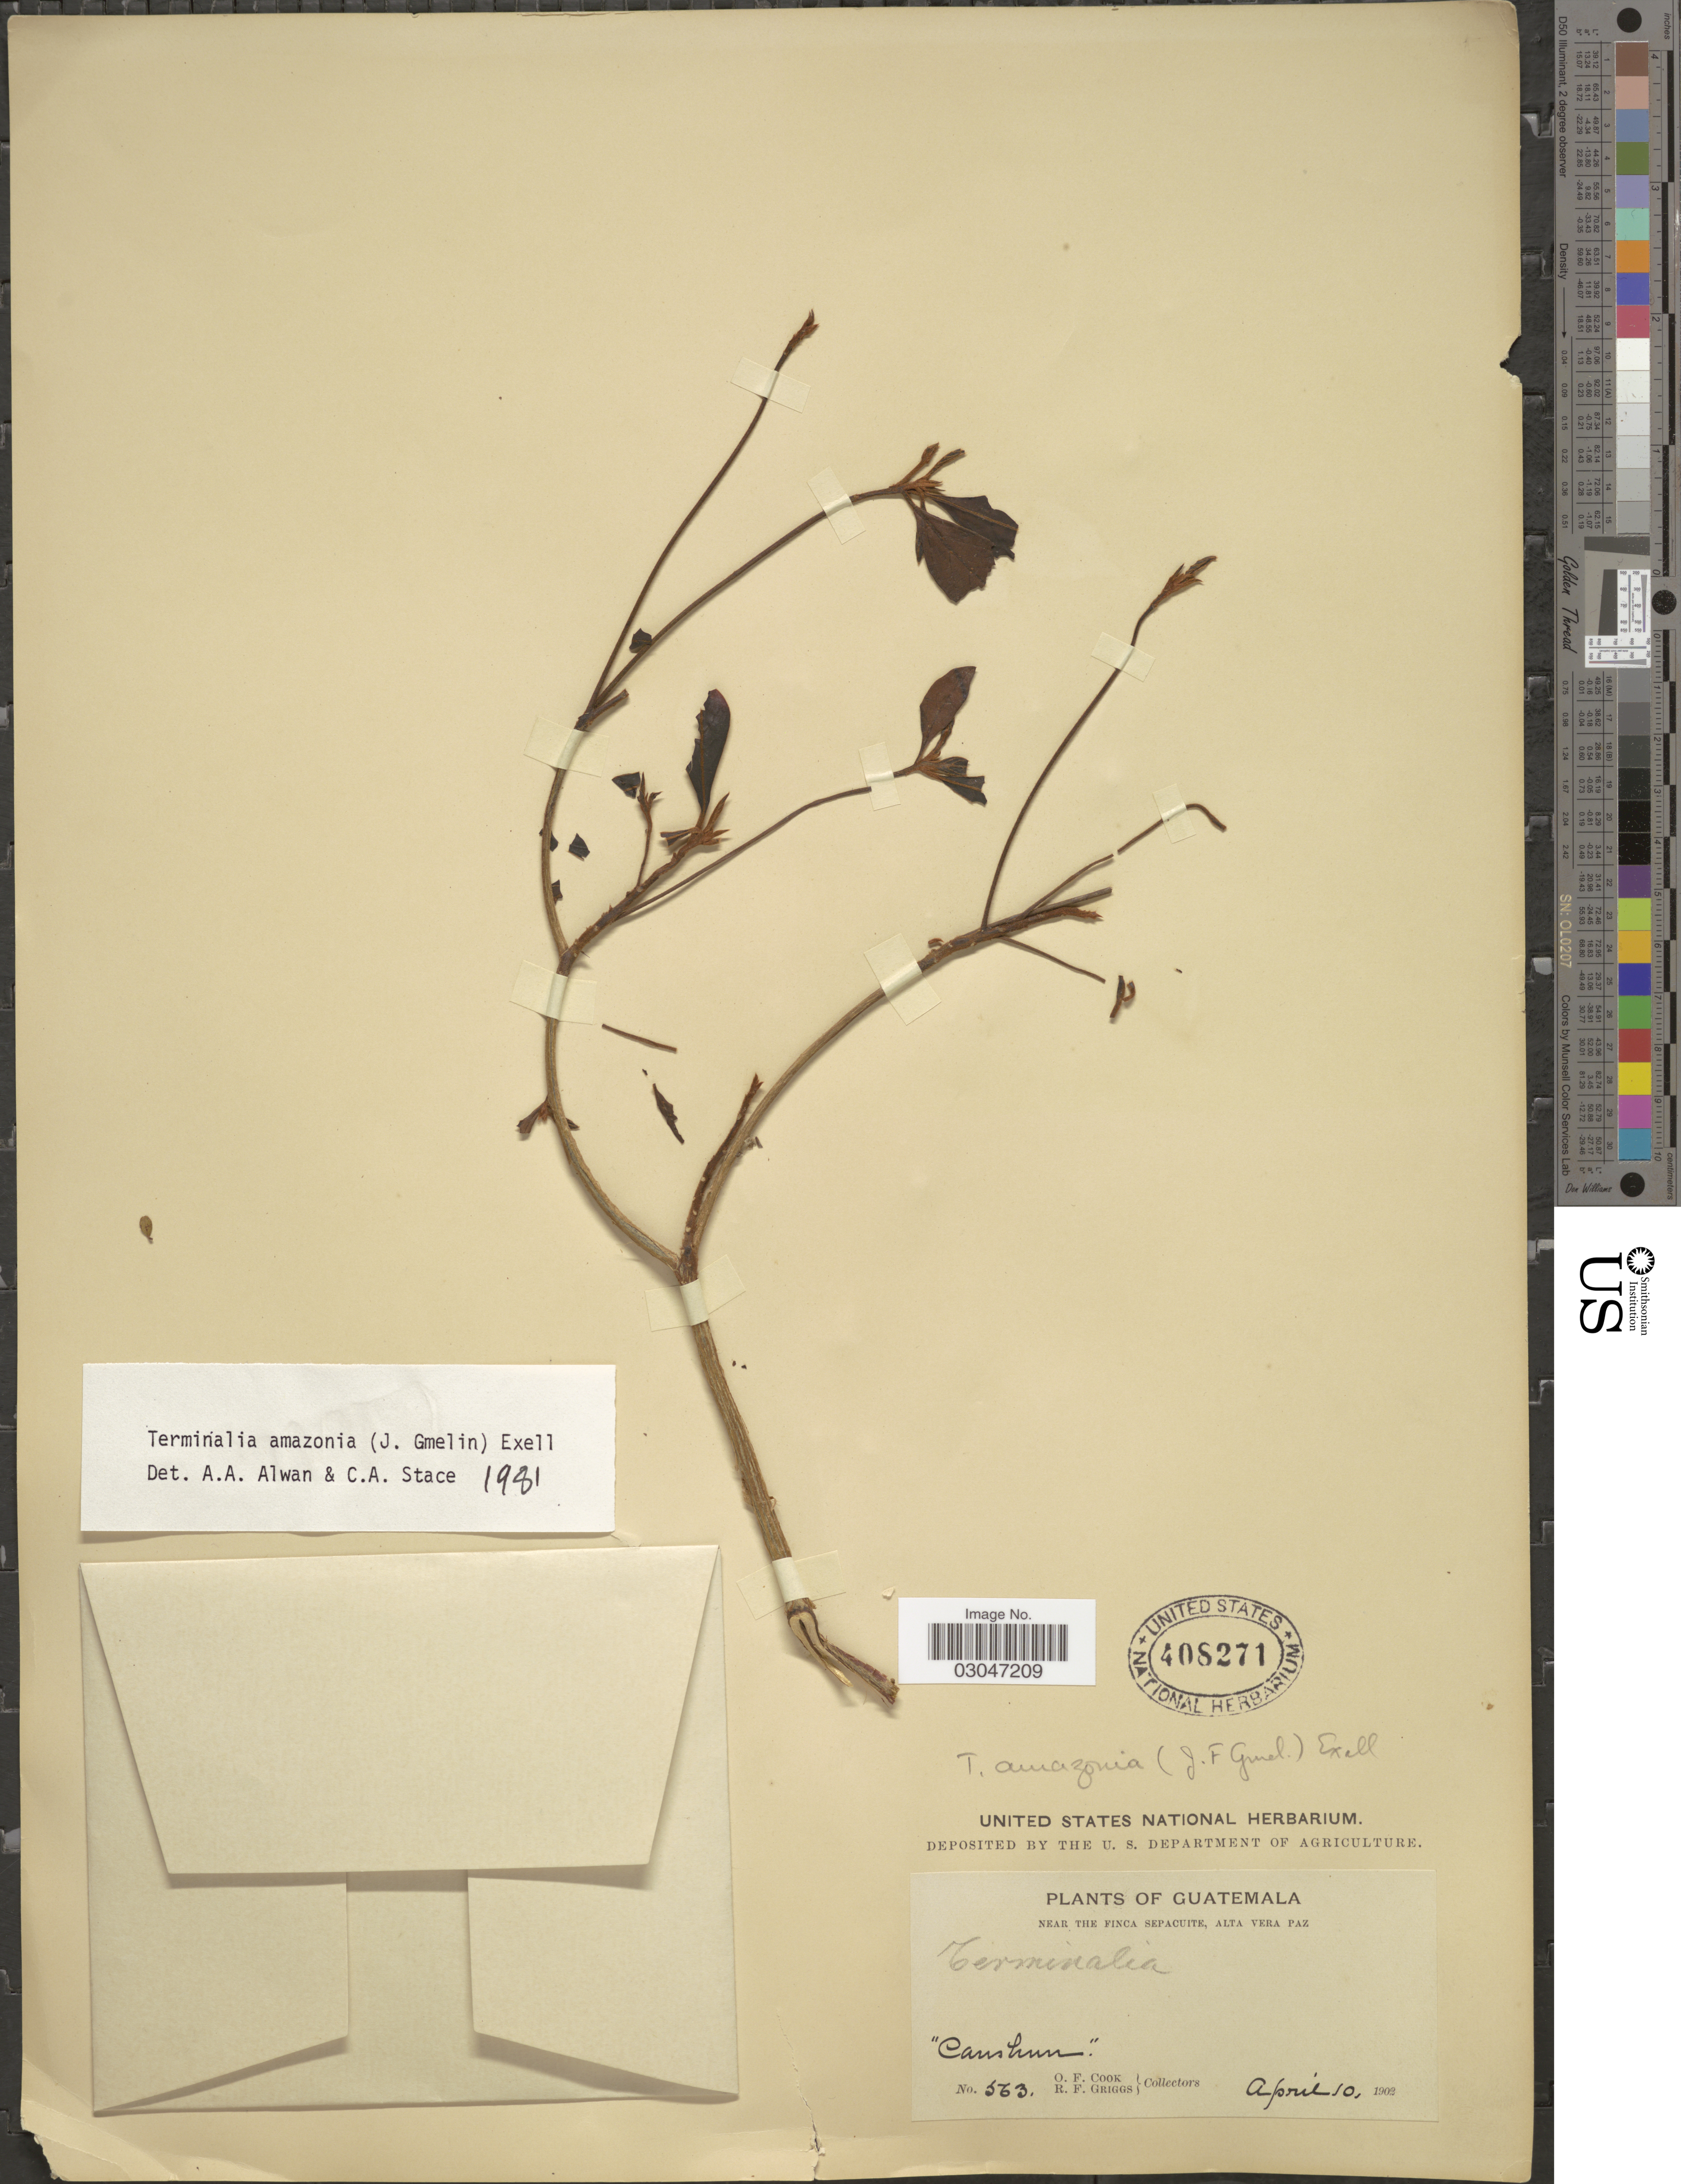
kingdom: Plantae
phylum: Tracheophyta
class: Magnoliopsida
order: Myrtales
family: Combretaceae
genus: Terminalia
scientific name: Terminalia amazonia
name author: (J.F. Gmel.) Exell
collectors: O. F. Cook & R. F. Griggs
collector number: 563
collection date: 1902-04-10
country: Guatemala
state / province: Alta Verapaz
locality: Near The Finca Sepacuite, Alta Vera Paz.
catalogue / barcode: US 408271